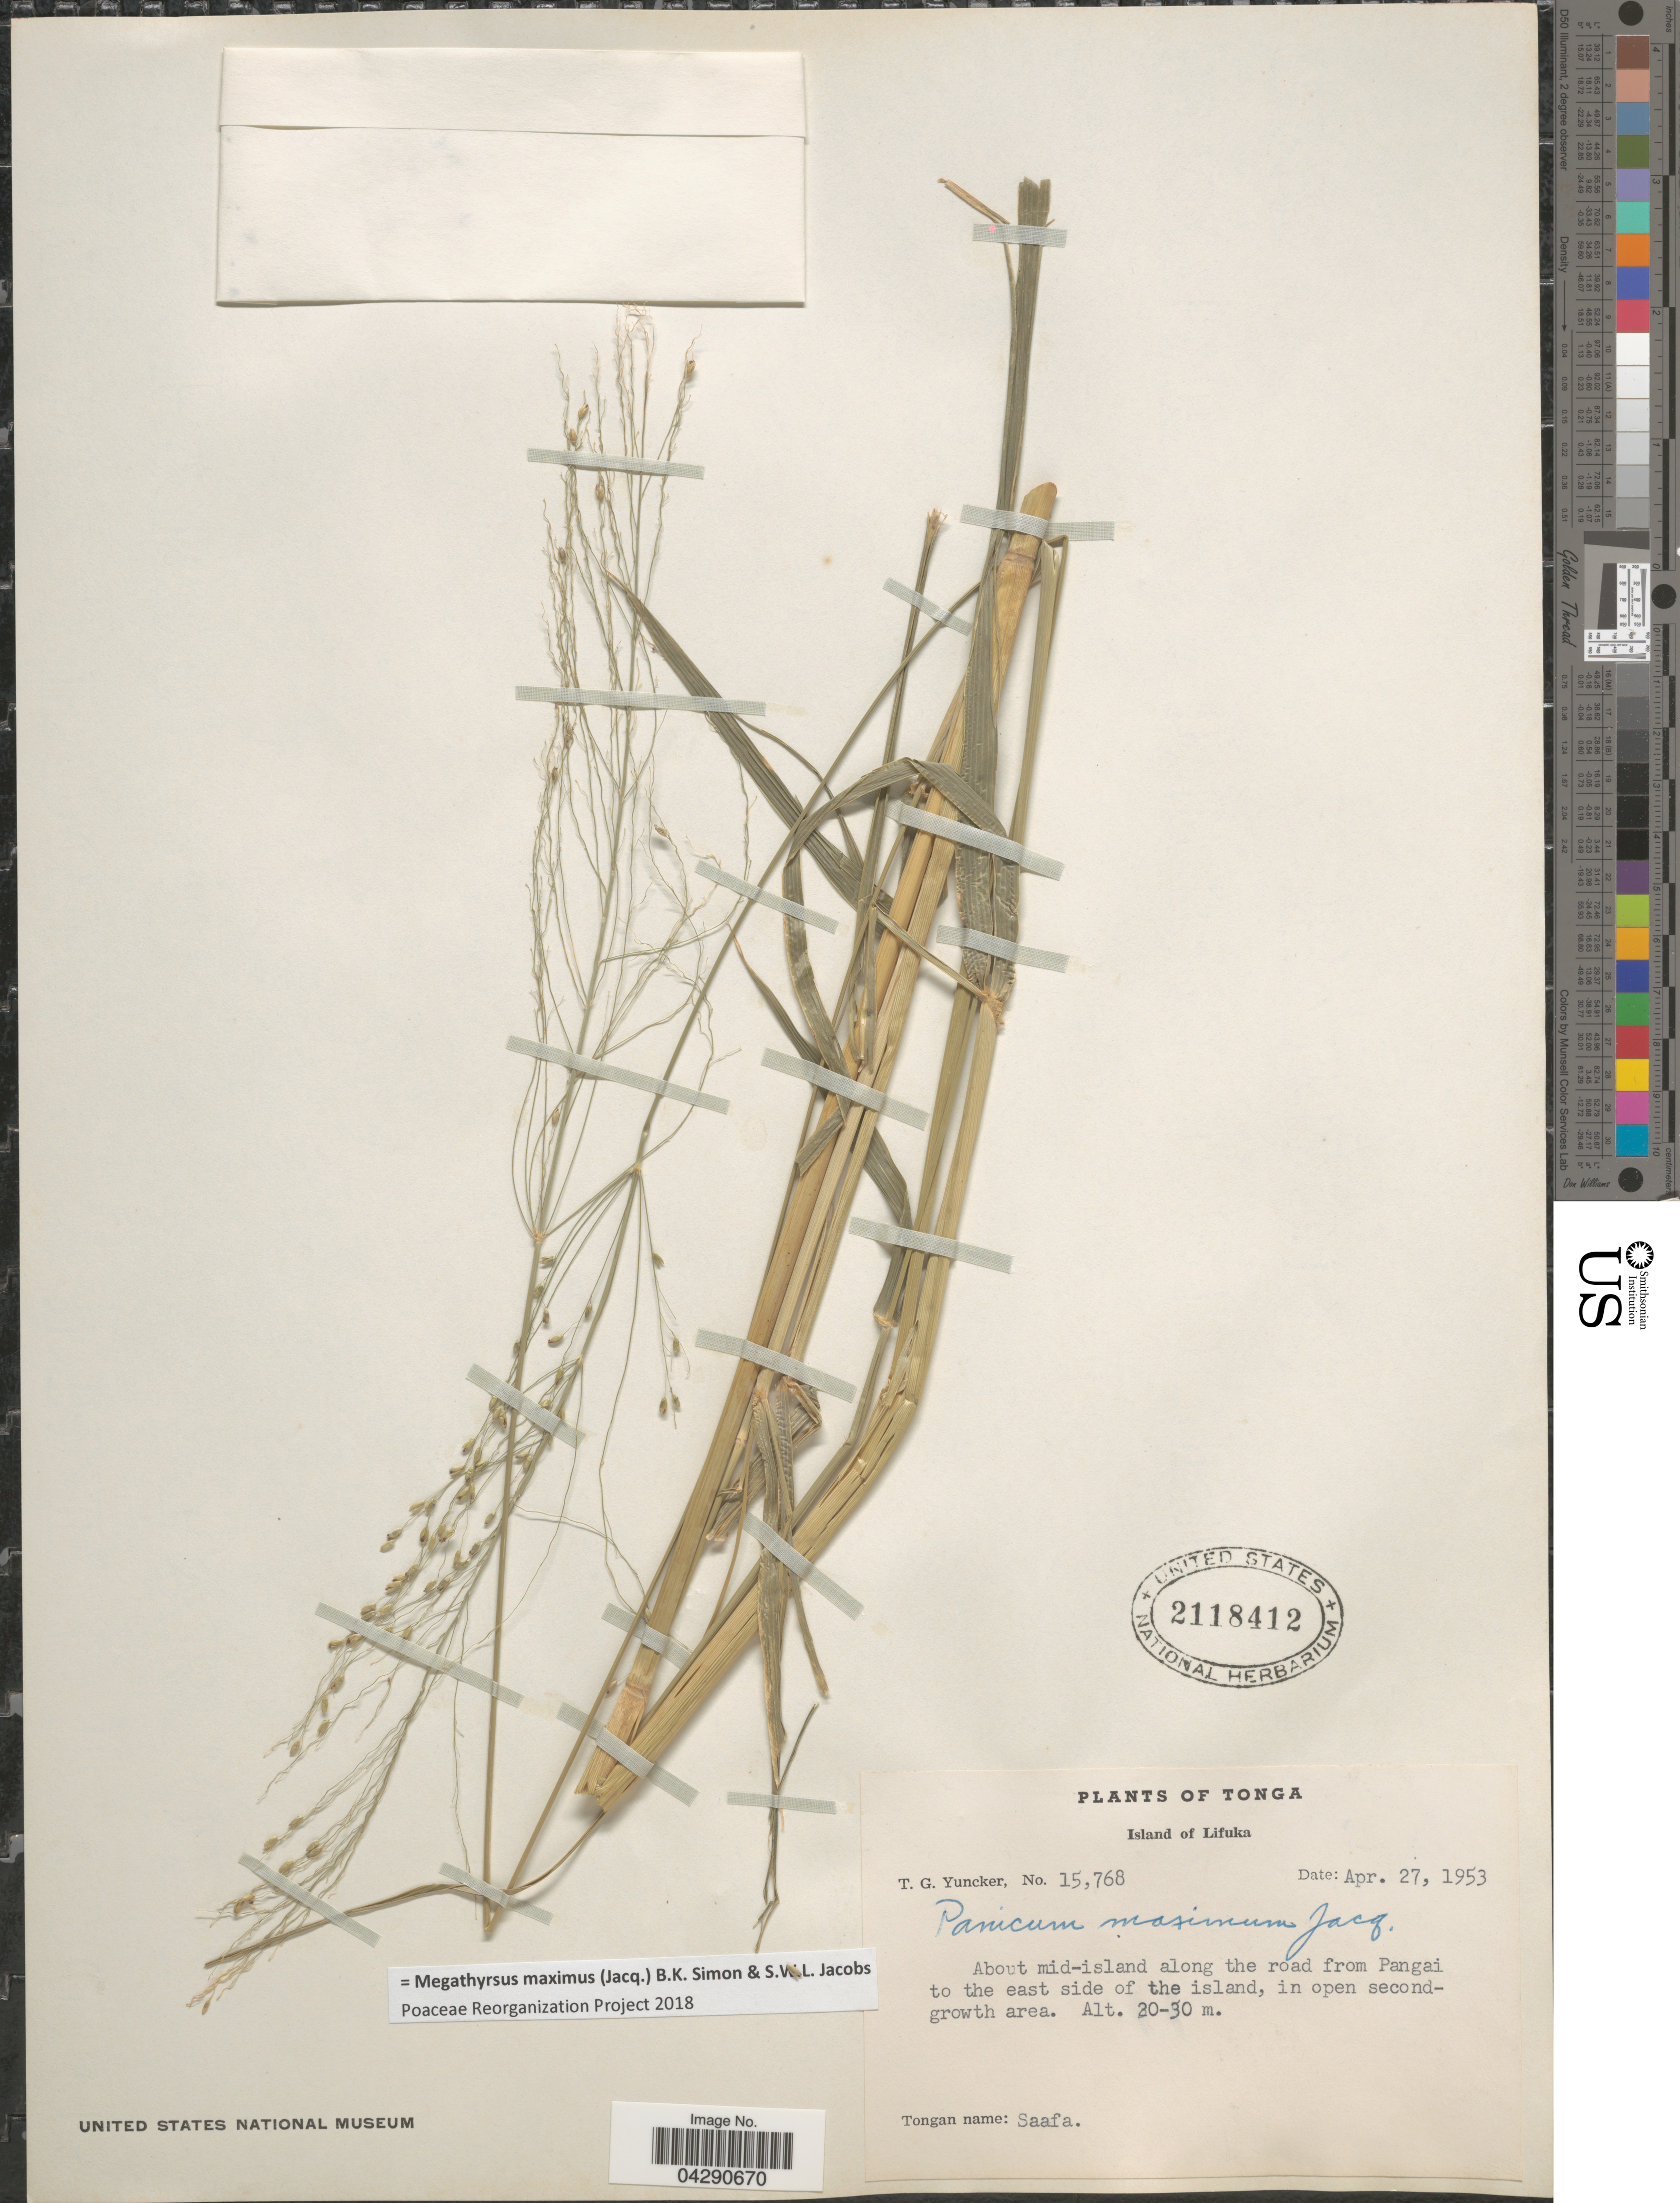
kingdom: Plantae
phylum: Tracheophyta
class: Liliopsida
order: Poales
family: Poaceae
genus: Megathyrsus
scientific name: Megathyrsus maximus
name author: (Jacq.) B.K. Simon & S.W.L. Jacobs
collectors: T. G. Yuncker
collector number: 15768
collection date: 1953-04-27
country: Tonga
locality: Island of Lifuka. About mid-island along the road from Pangai to the east side of the island.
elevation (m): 20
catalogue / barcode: US 2118412